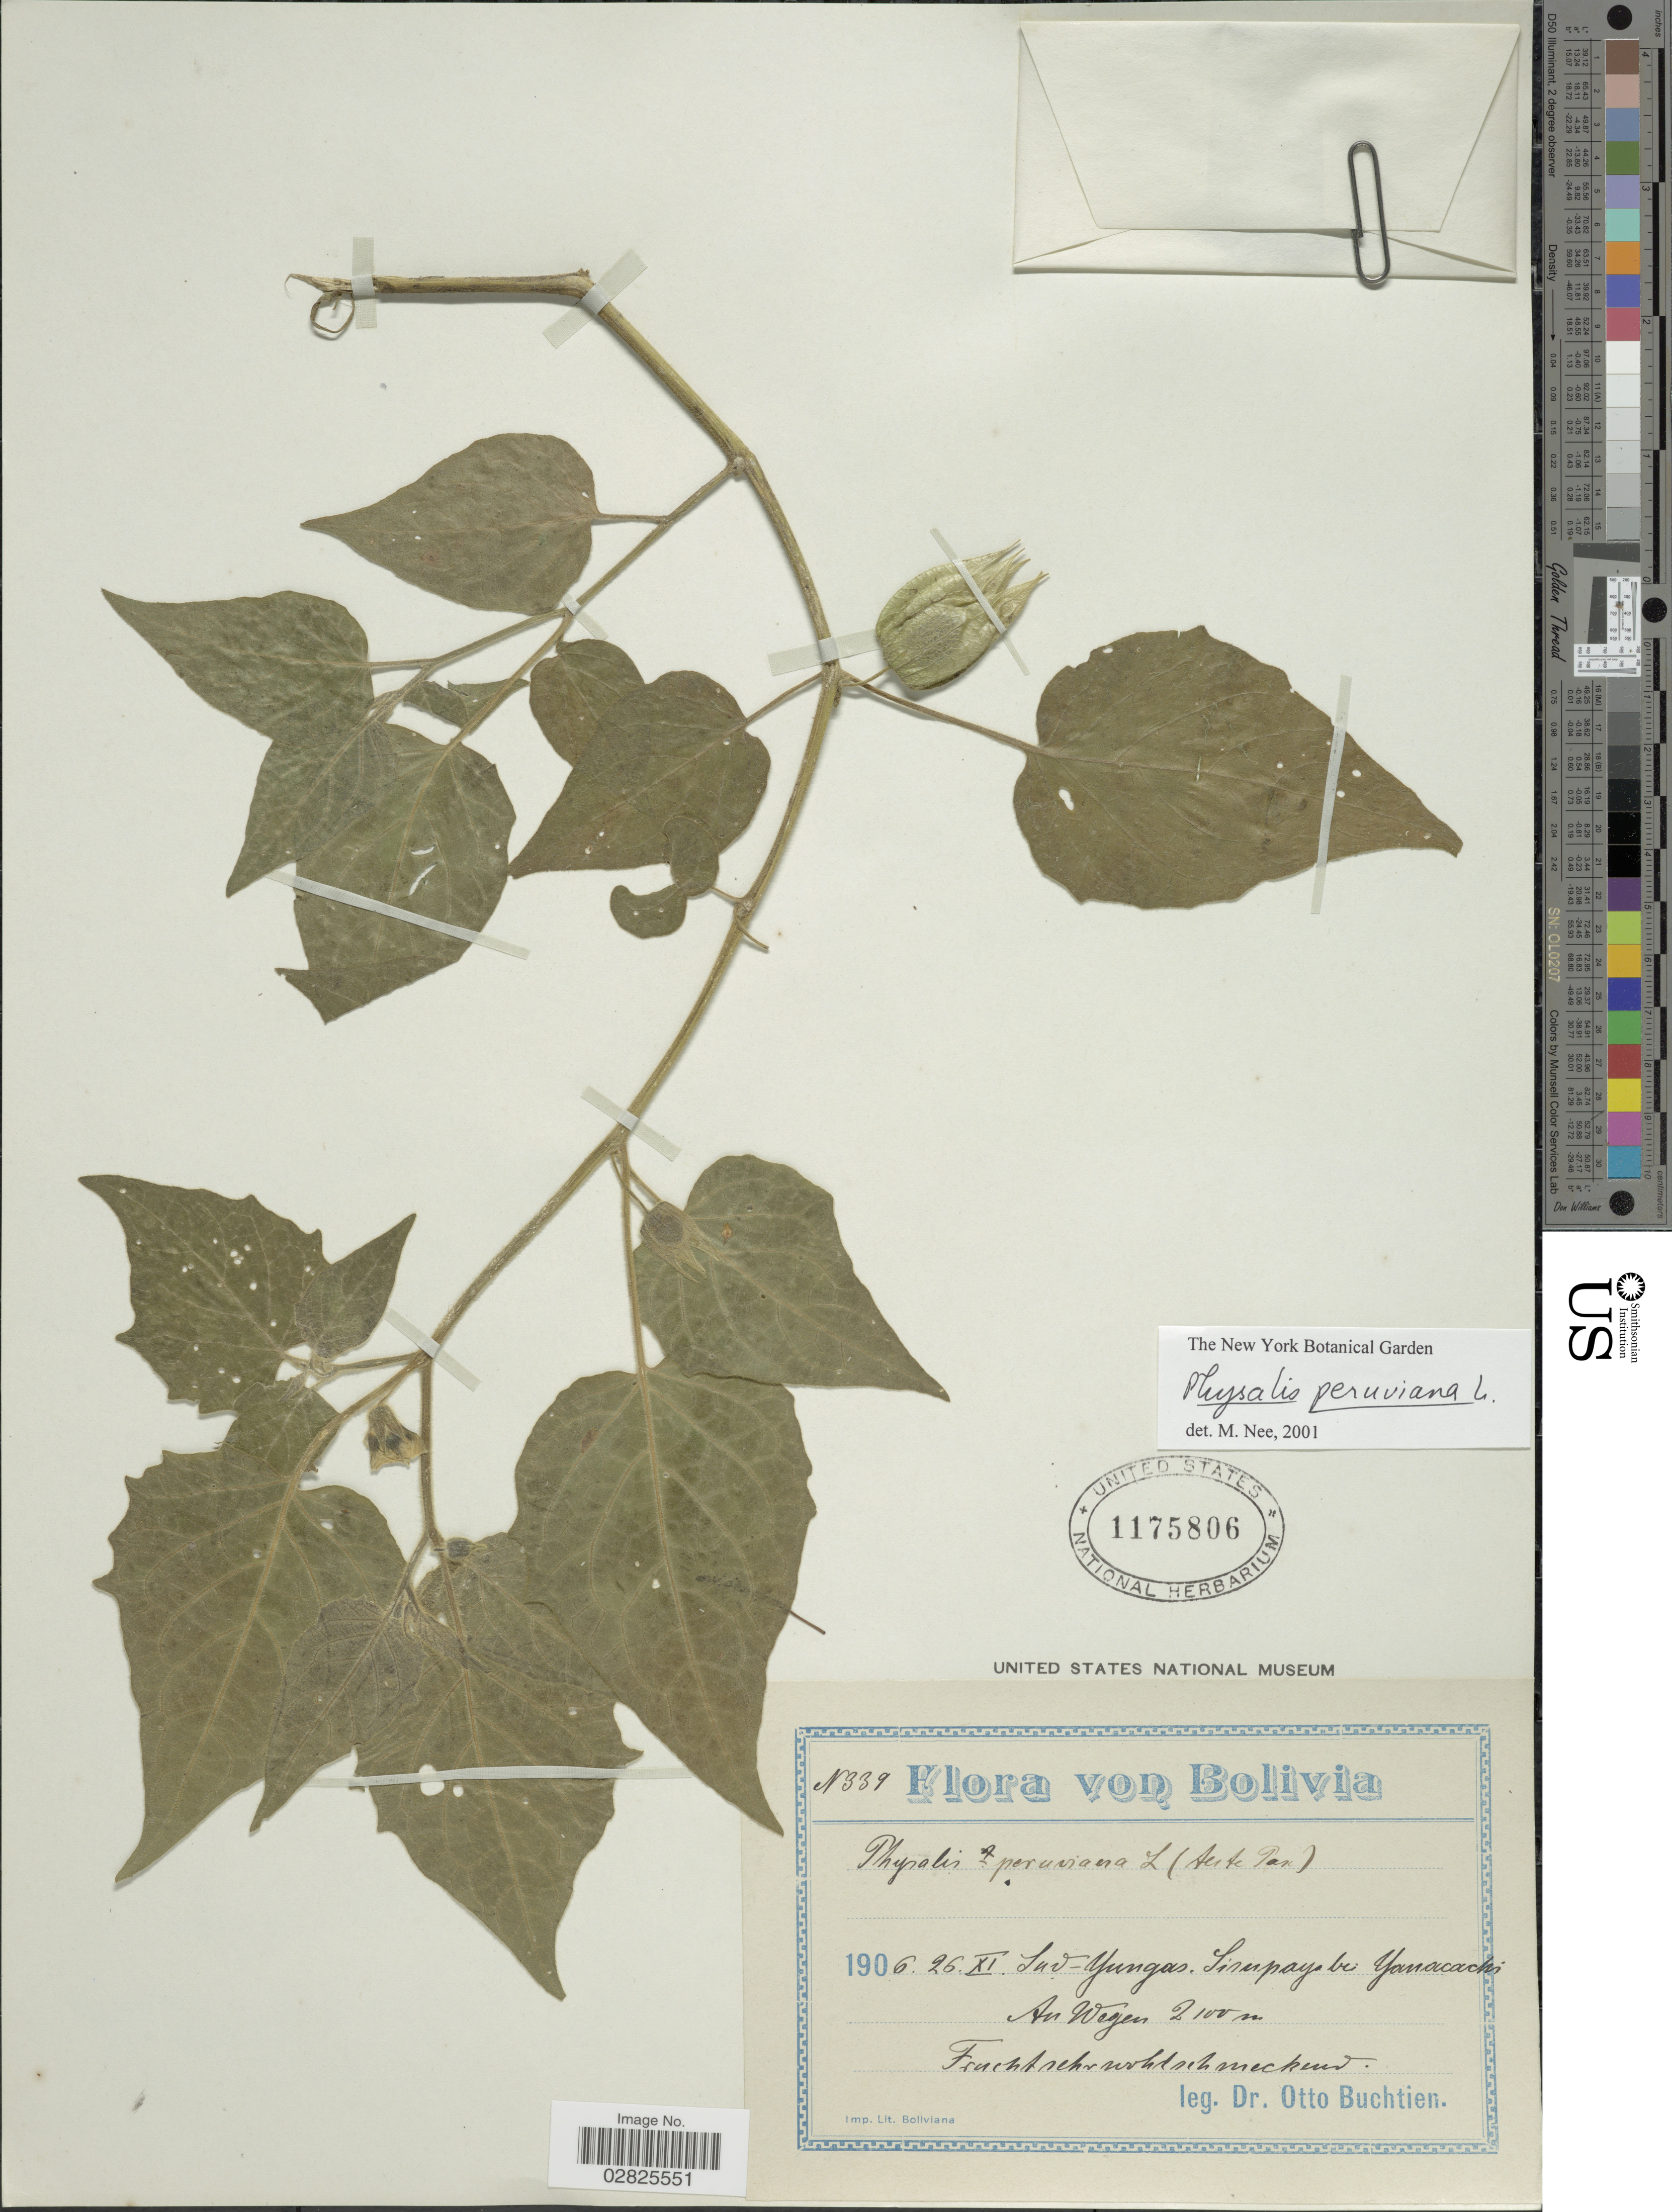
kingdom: Plantae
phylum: Tracheophyta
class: Magnoliopsida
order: Solanales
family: Solanaceae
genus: Physalis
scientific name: Physalis peruviana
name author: L.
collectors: O. Buchtien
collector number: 339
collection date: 1906-11-26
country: Bolivia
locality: Sud-Yungas. Sirapaya bei Yanacachi.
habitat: An Wegen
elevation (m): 2100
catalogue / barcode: US 1175806